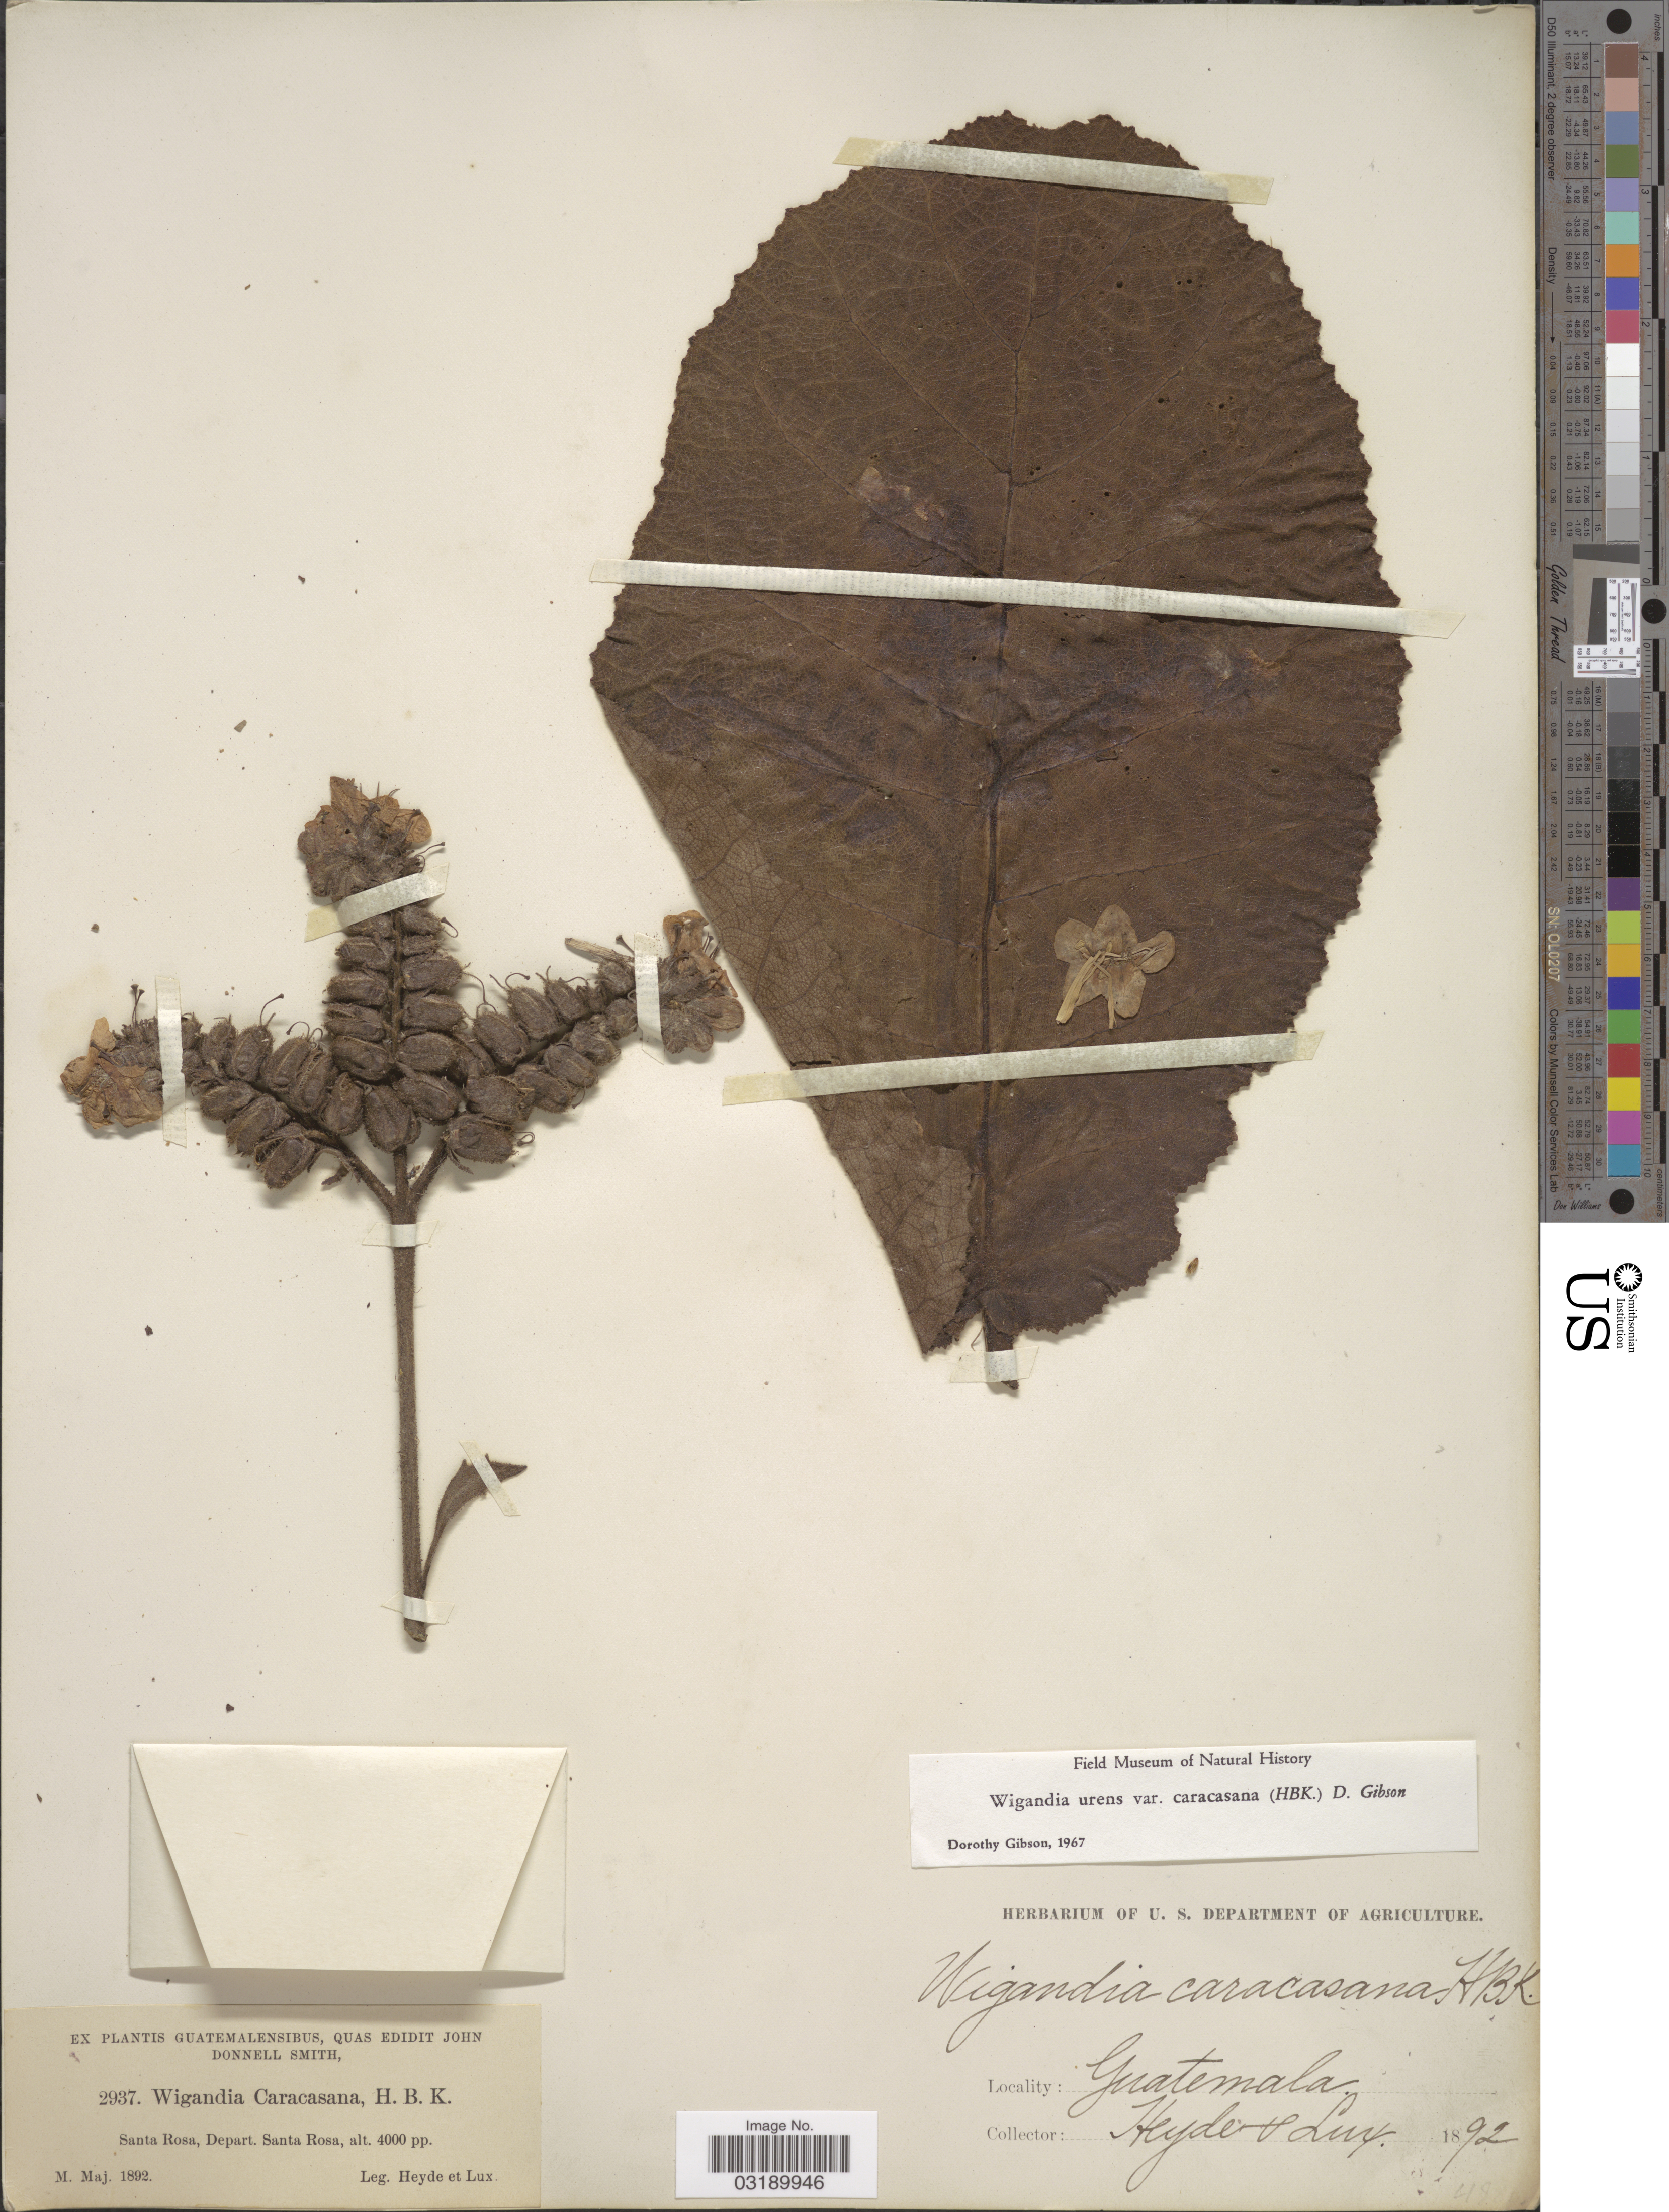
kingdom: Plantae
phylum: Tracheophyta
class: Magnoliopsida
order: Boraginales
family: Namaceae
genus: Wigandia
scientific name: Wigandia urens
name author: (Ruiz & Pav.) Kunth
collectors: Heyde & Lux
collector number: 2937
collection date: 1892-05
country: Guatemala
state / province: Santa Rosa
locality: Depart. Santa Rosa.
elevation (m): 1219